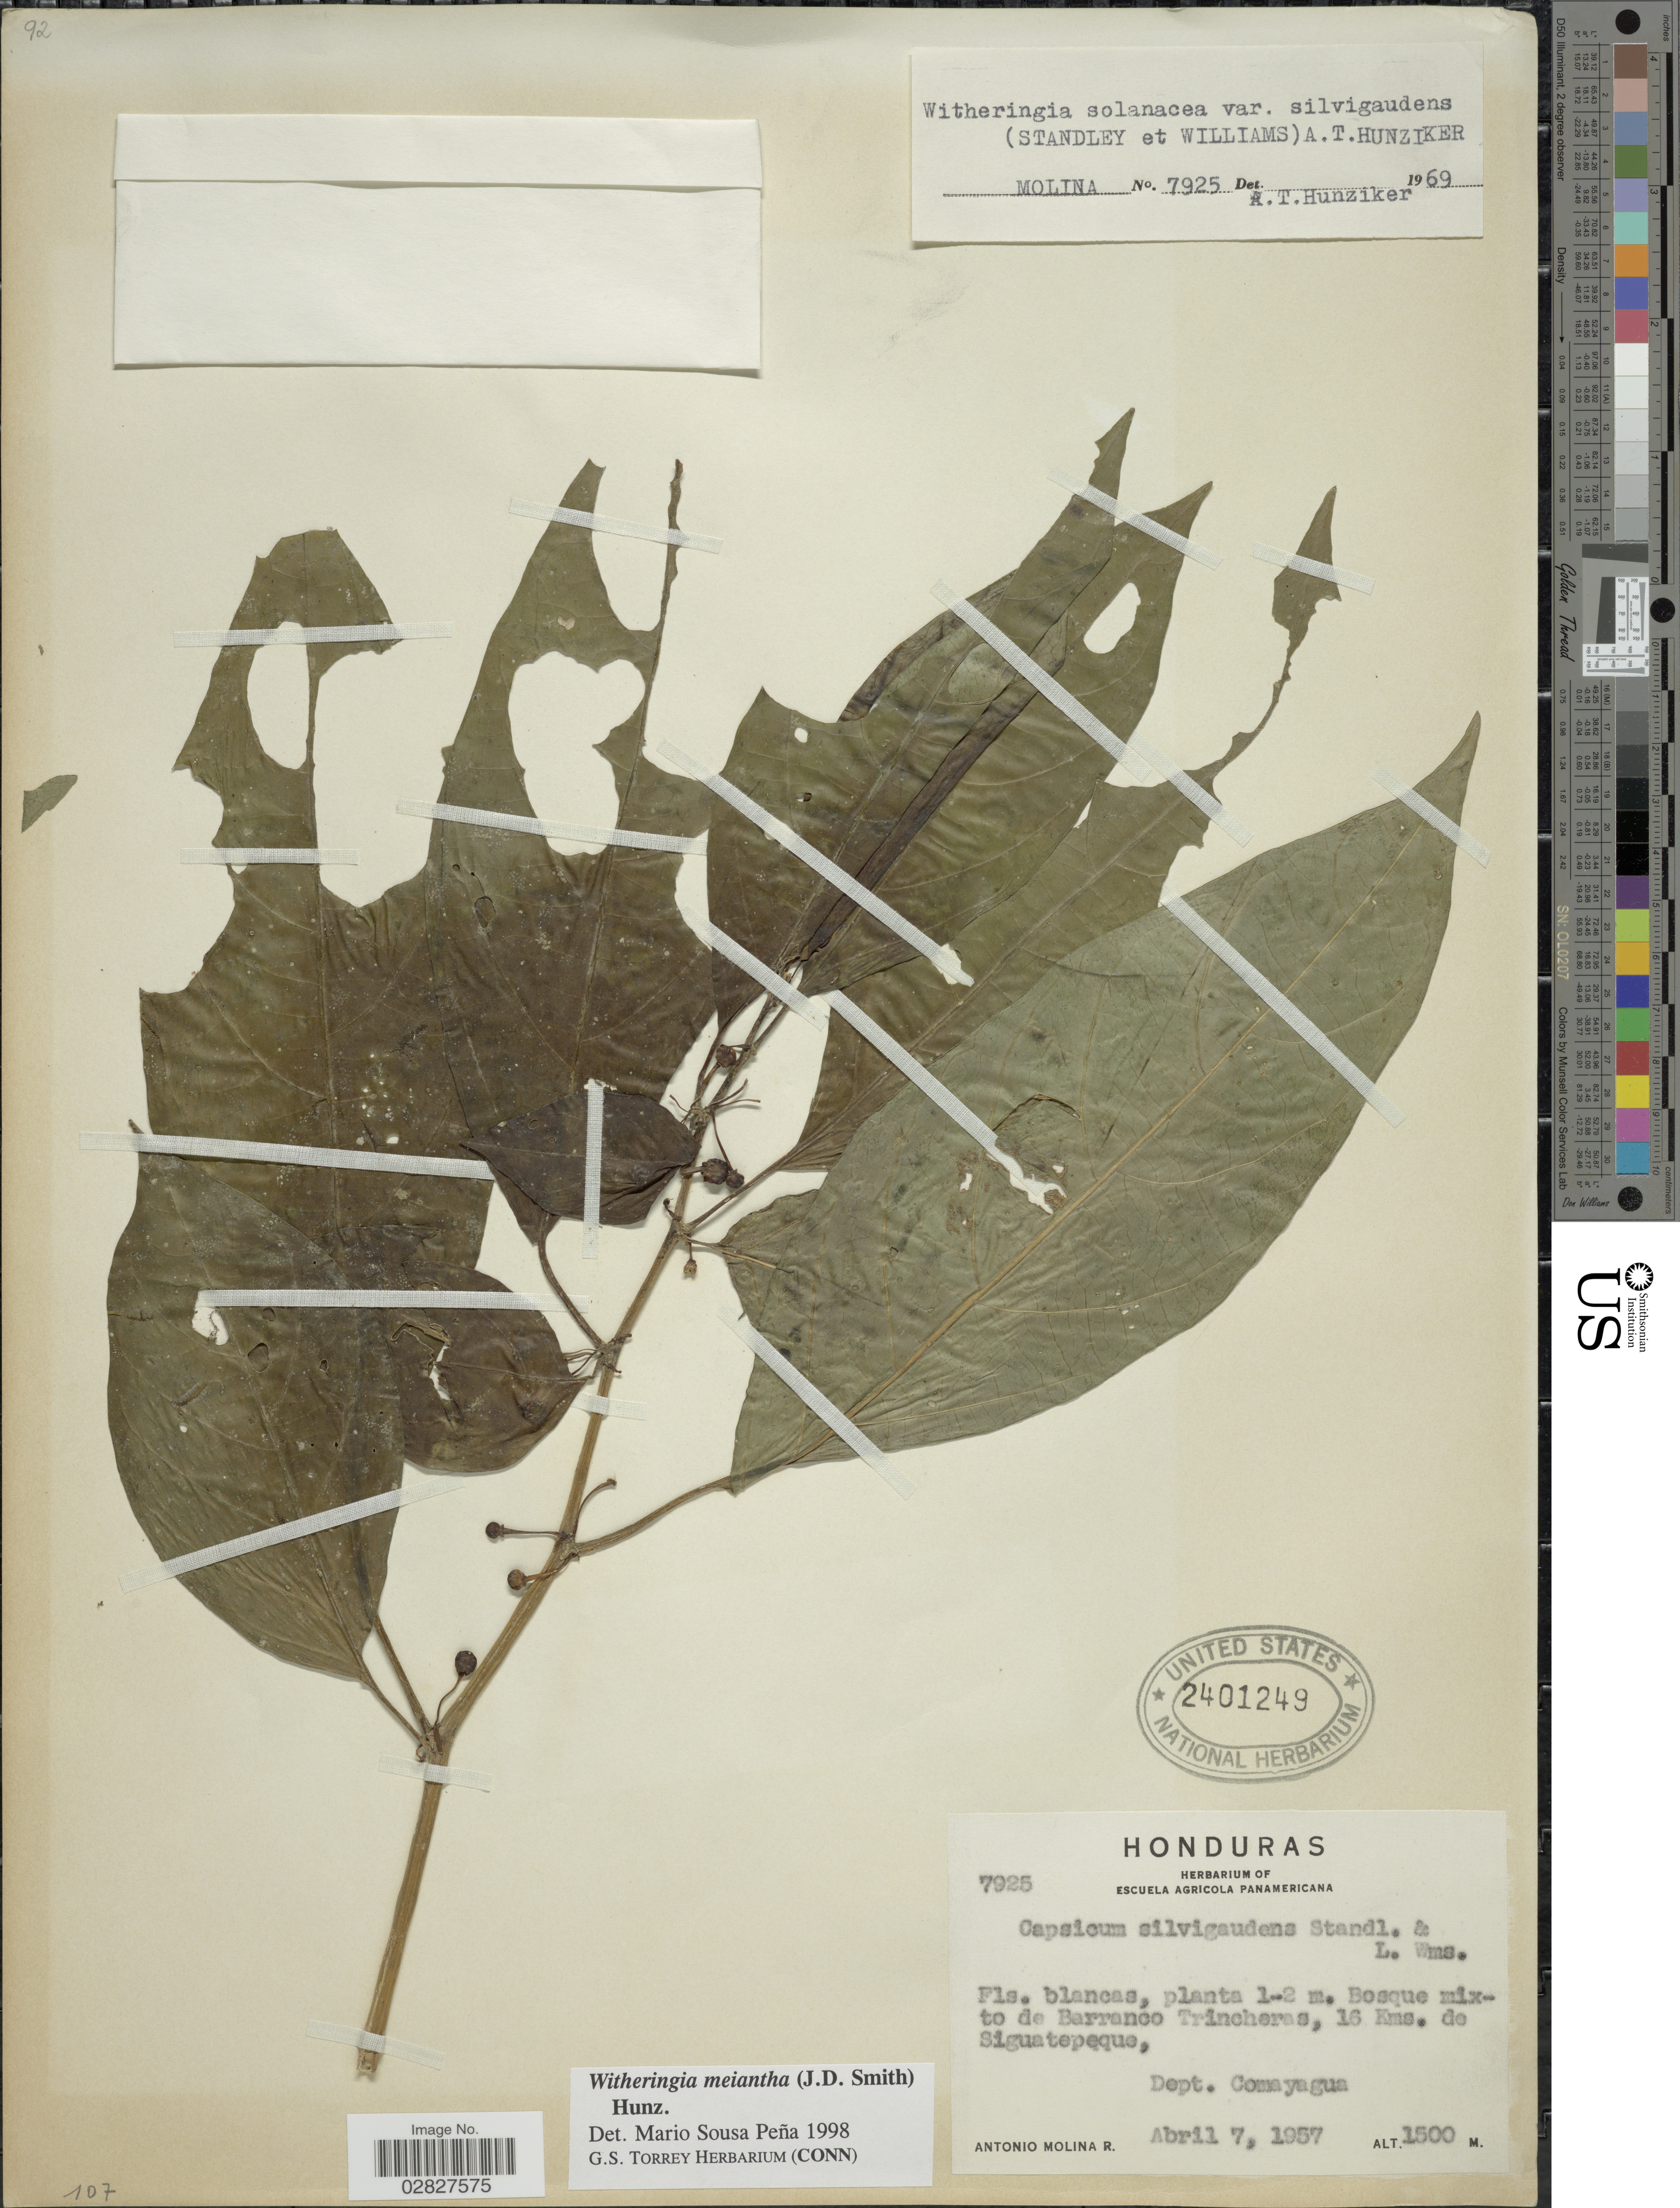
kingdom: Plantae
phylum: Tracheophyta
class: Magnoliopsida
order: Solanales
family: Solanaceae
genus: Witheringia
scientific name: Witheringia meiantha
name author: (Donn. Sm.) Hunz.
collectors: A. Molina R.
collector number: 7925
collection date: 1957-04-07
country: Honduras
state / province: Comayagua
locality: Bosque mixto de Barranco Trincheras, 16 Kms. de Siguatepeque, Dept. Comayagua.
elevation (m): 1500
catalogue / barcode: US 2401249